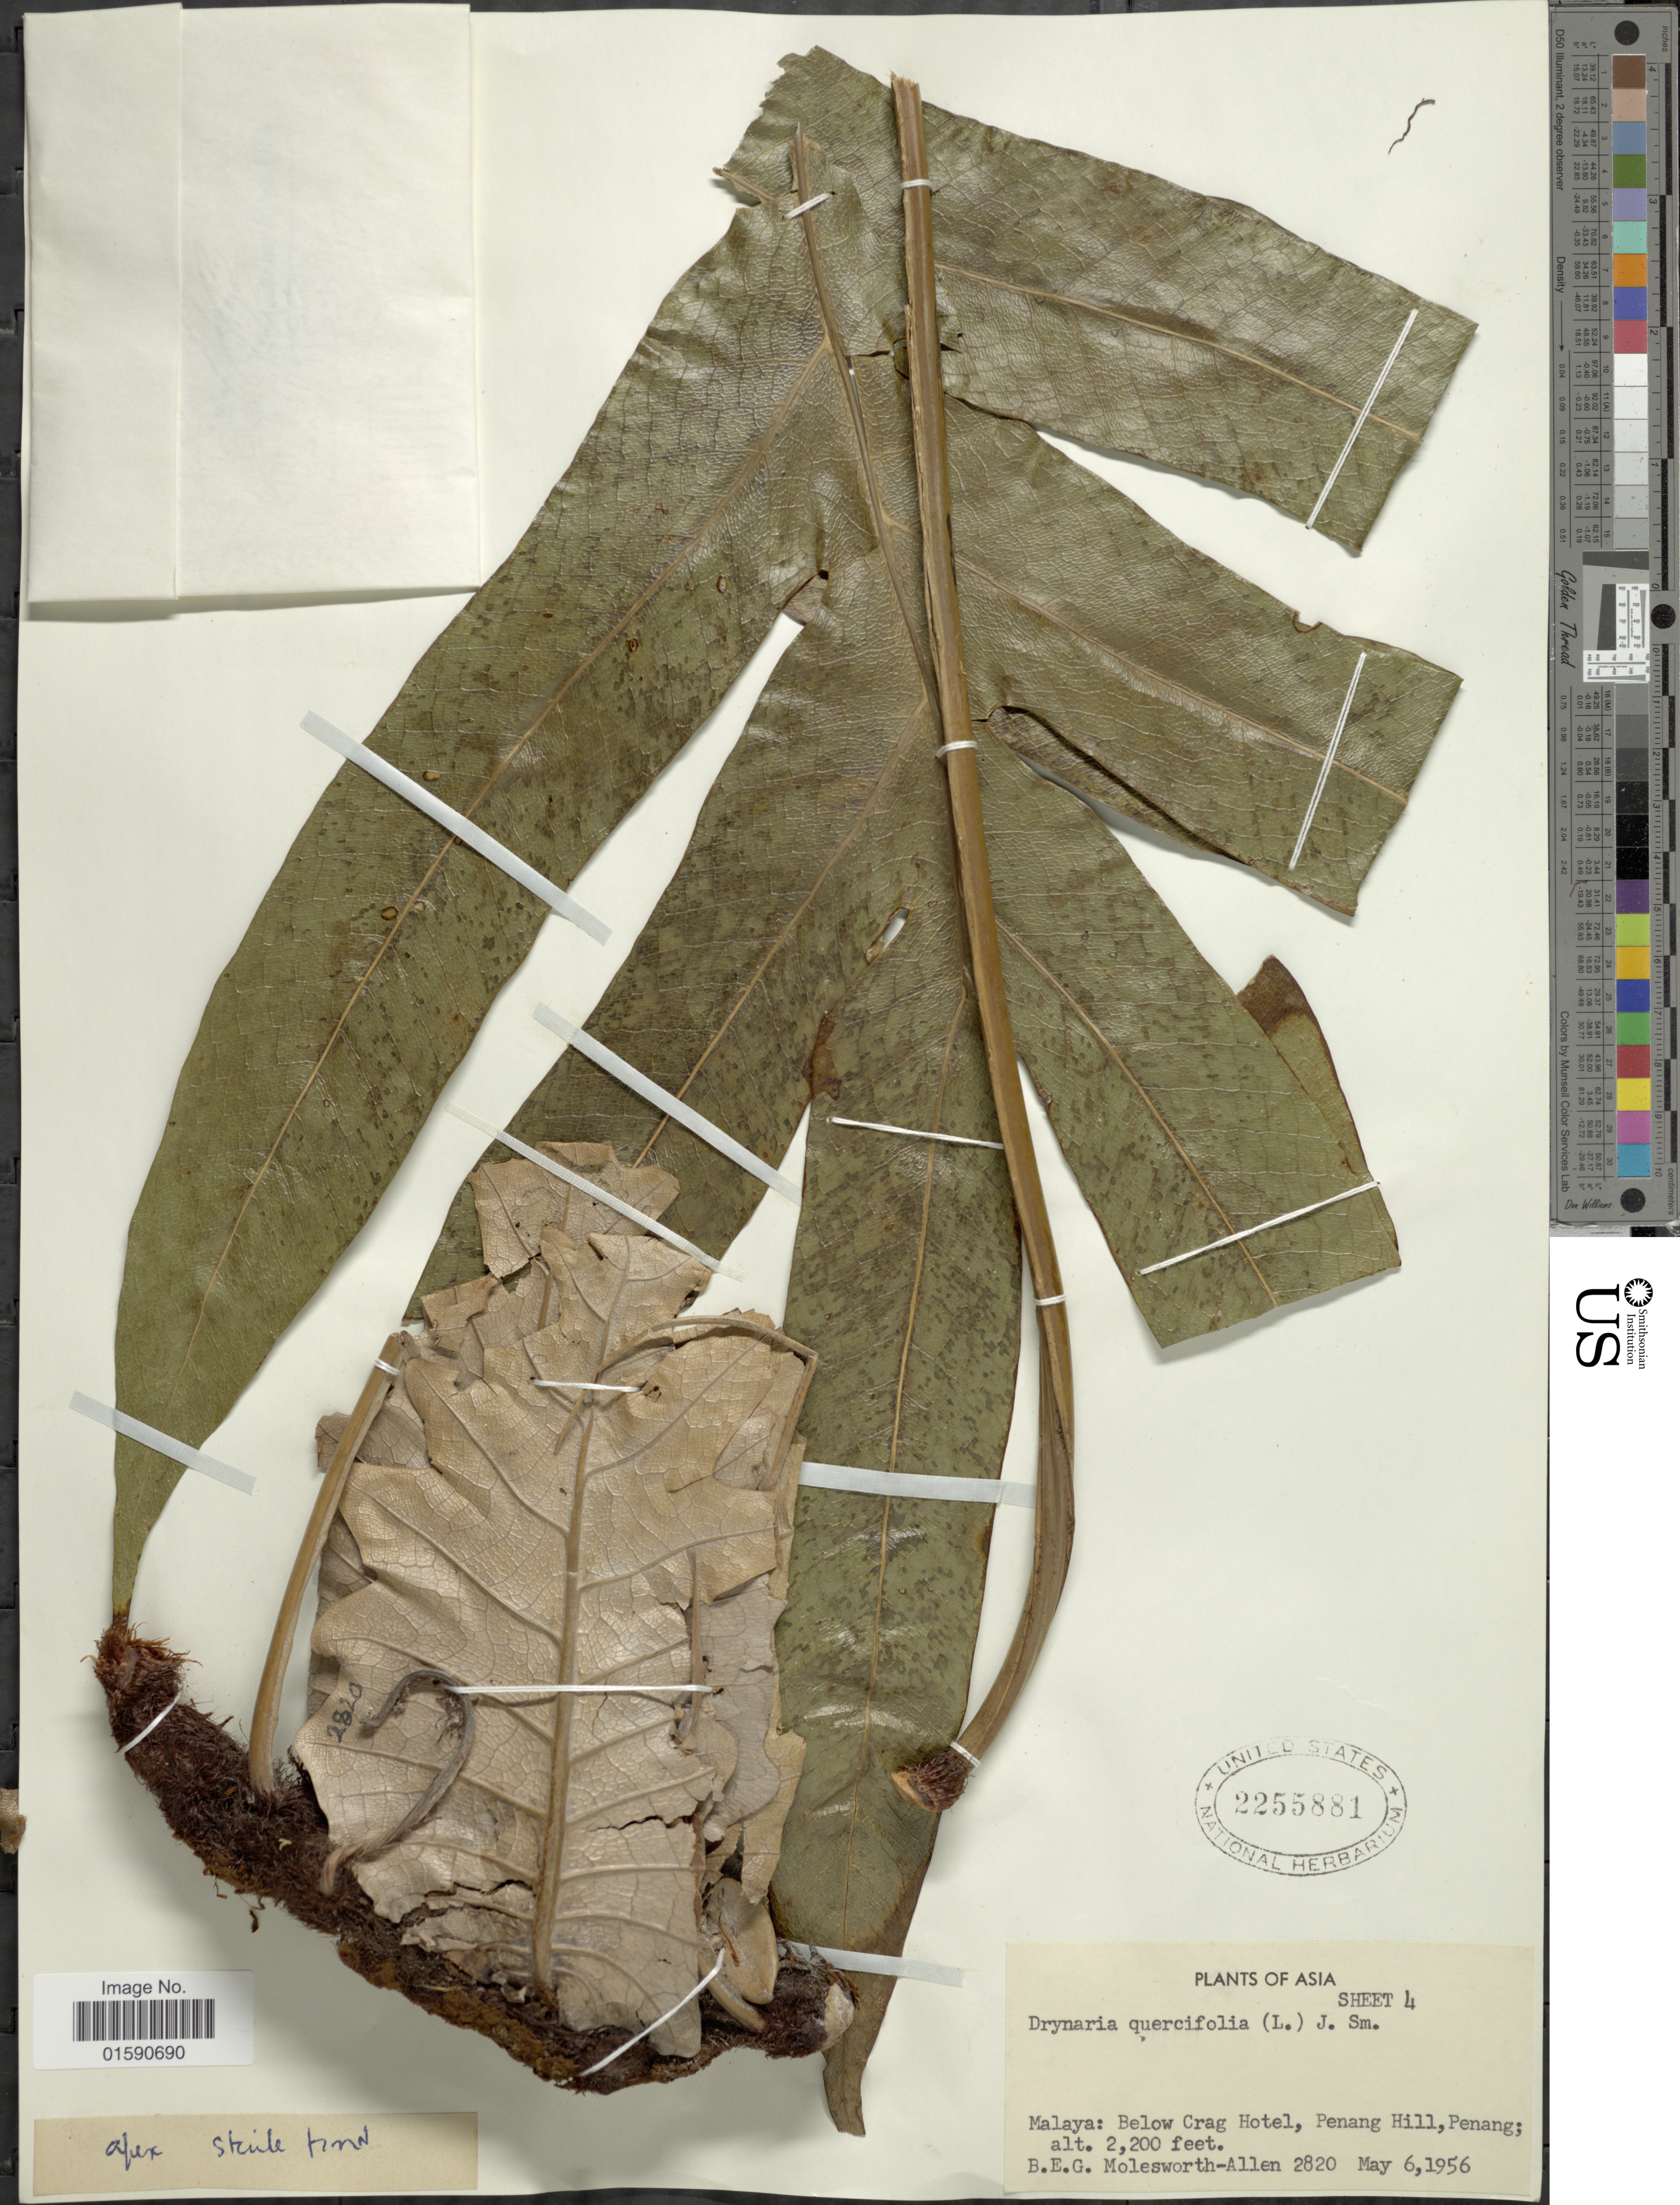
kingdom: Plantae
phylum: Tracheophyta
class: Polypodiopsida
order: Polypodiales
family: Polypodiaceae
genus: Drynaria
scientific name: Drynaria quercifolia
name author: (L.) J. Sm.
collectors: B. E. G. Molesworth-Allen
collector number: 2820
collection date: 1956-05-06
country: Malaysia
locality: Malaya: below Crag Hotel, Penang Hill, Penang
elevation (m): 671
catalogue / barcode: US 2255881